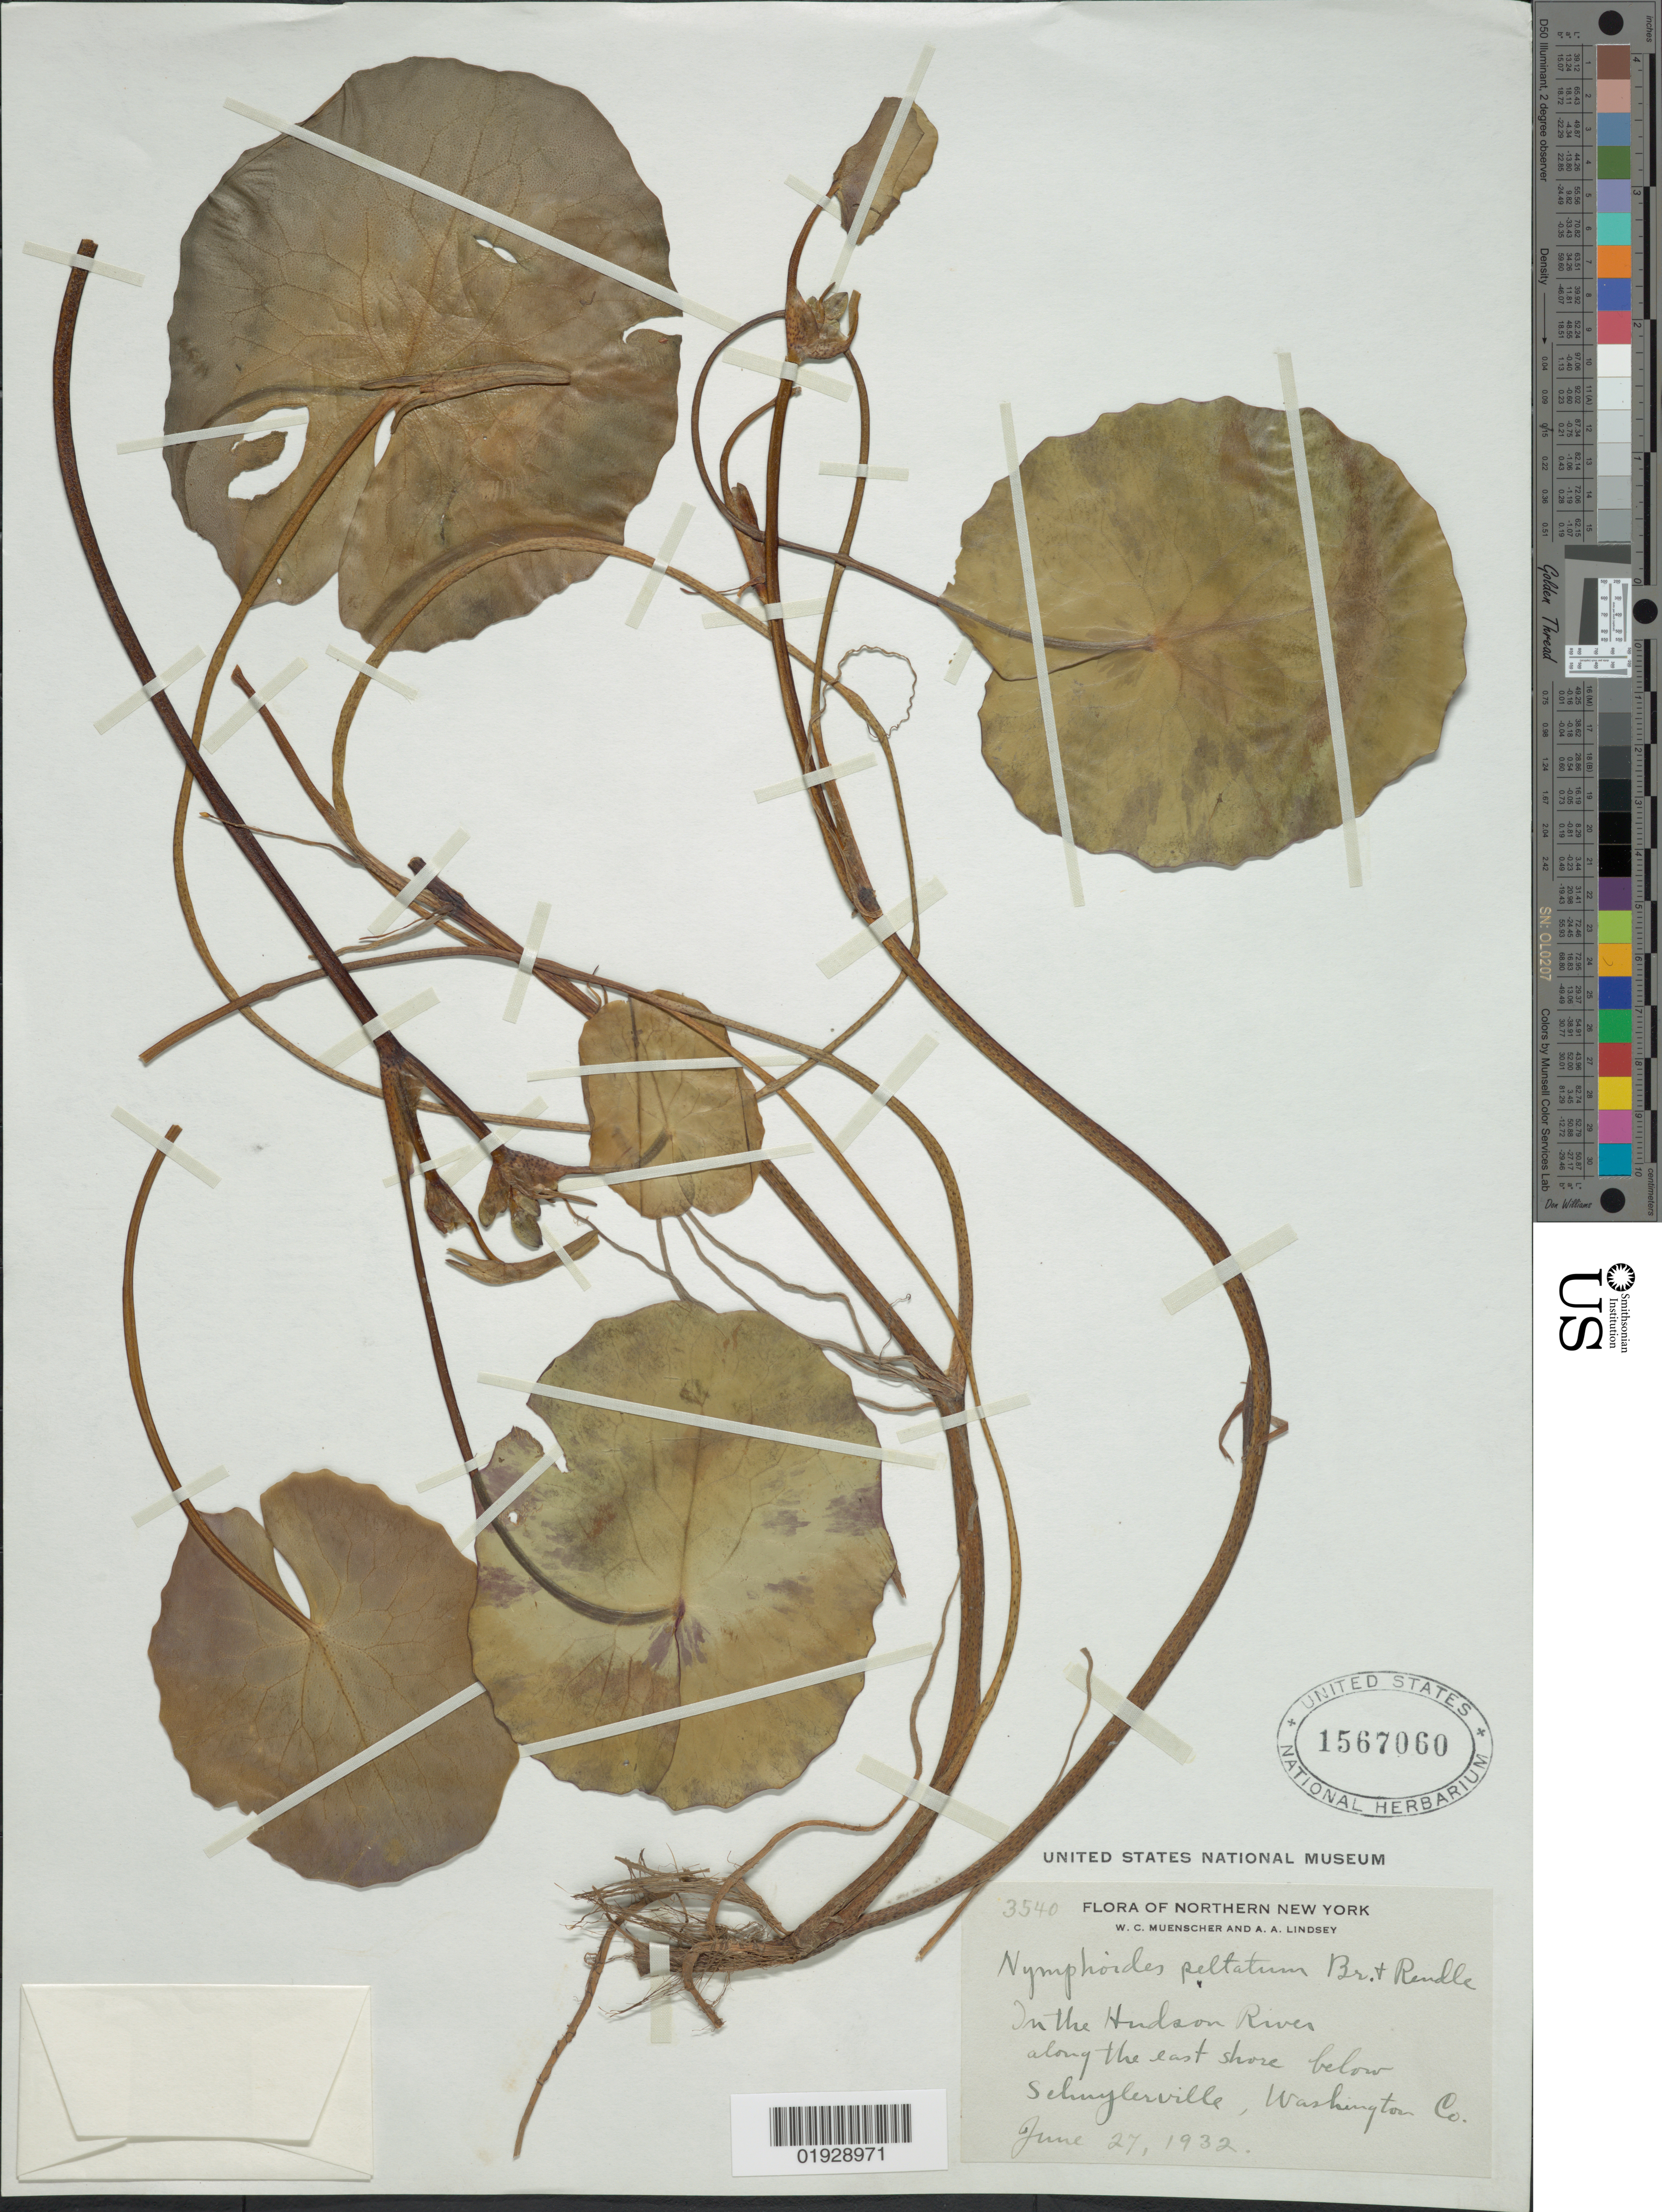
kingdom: Plantae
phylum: Tracheophyta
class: Magnoliopsida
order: Asterales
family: Menyanthaceae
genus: Nymphoides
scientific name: Nymphoides peltata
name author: (J.F. Gmel.) Britton & Rendle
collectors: W. Muenscher & A. Lindsey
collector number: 3540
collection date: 1932-06-27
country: United States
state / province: New York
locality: Northern New York, In the Hudson River, along the east shore below Schuylerville, Washington Co.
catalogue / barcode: US 1567060